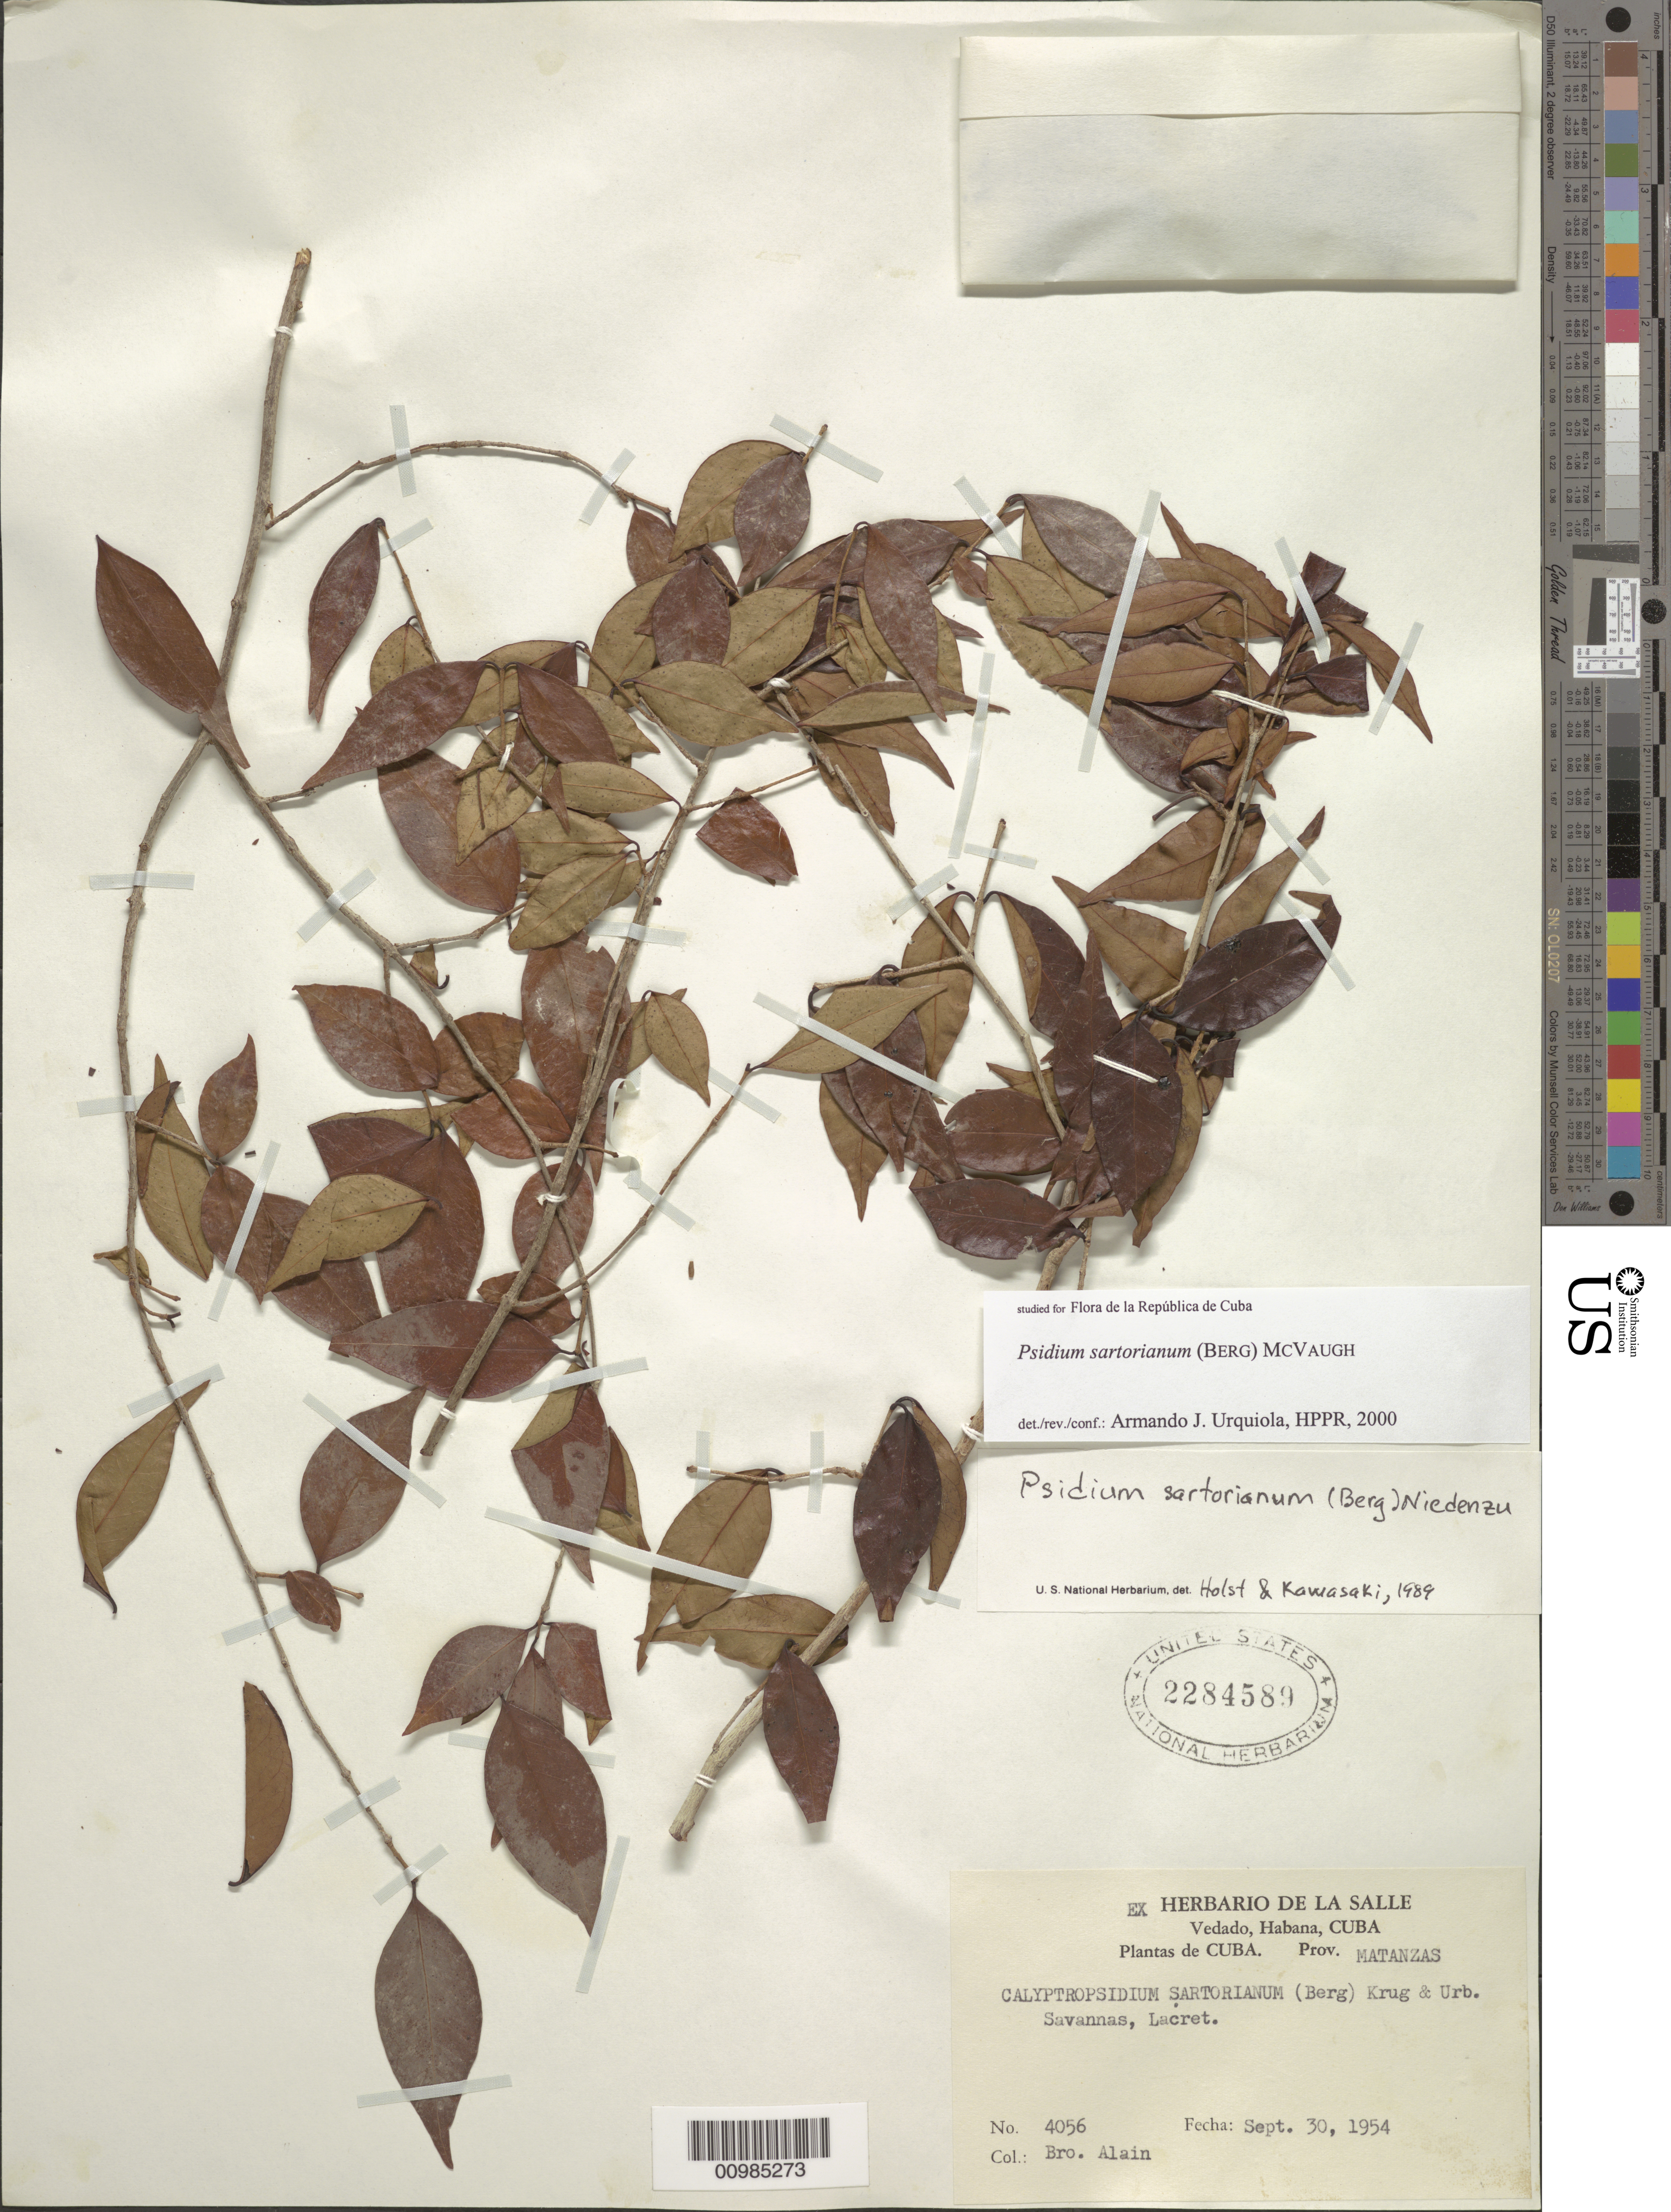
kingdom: Plantae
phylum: Tracheophyta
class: Magnoliopsida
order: Myrtales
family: Myrtaceae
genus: Psidium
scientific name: Psidium sartorianum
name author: (O. Berg) Nied.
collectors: A. H. Liogier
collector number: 4056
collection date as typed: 30 Sep 1954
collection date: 1954-09-30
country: Cuba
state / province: Matanzas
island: Cuba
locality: Lacret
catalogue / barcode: US 2284589